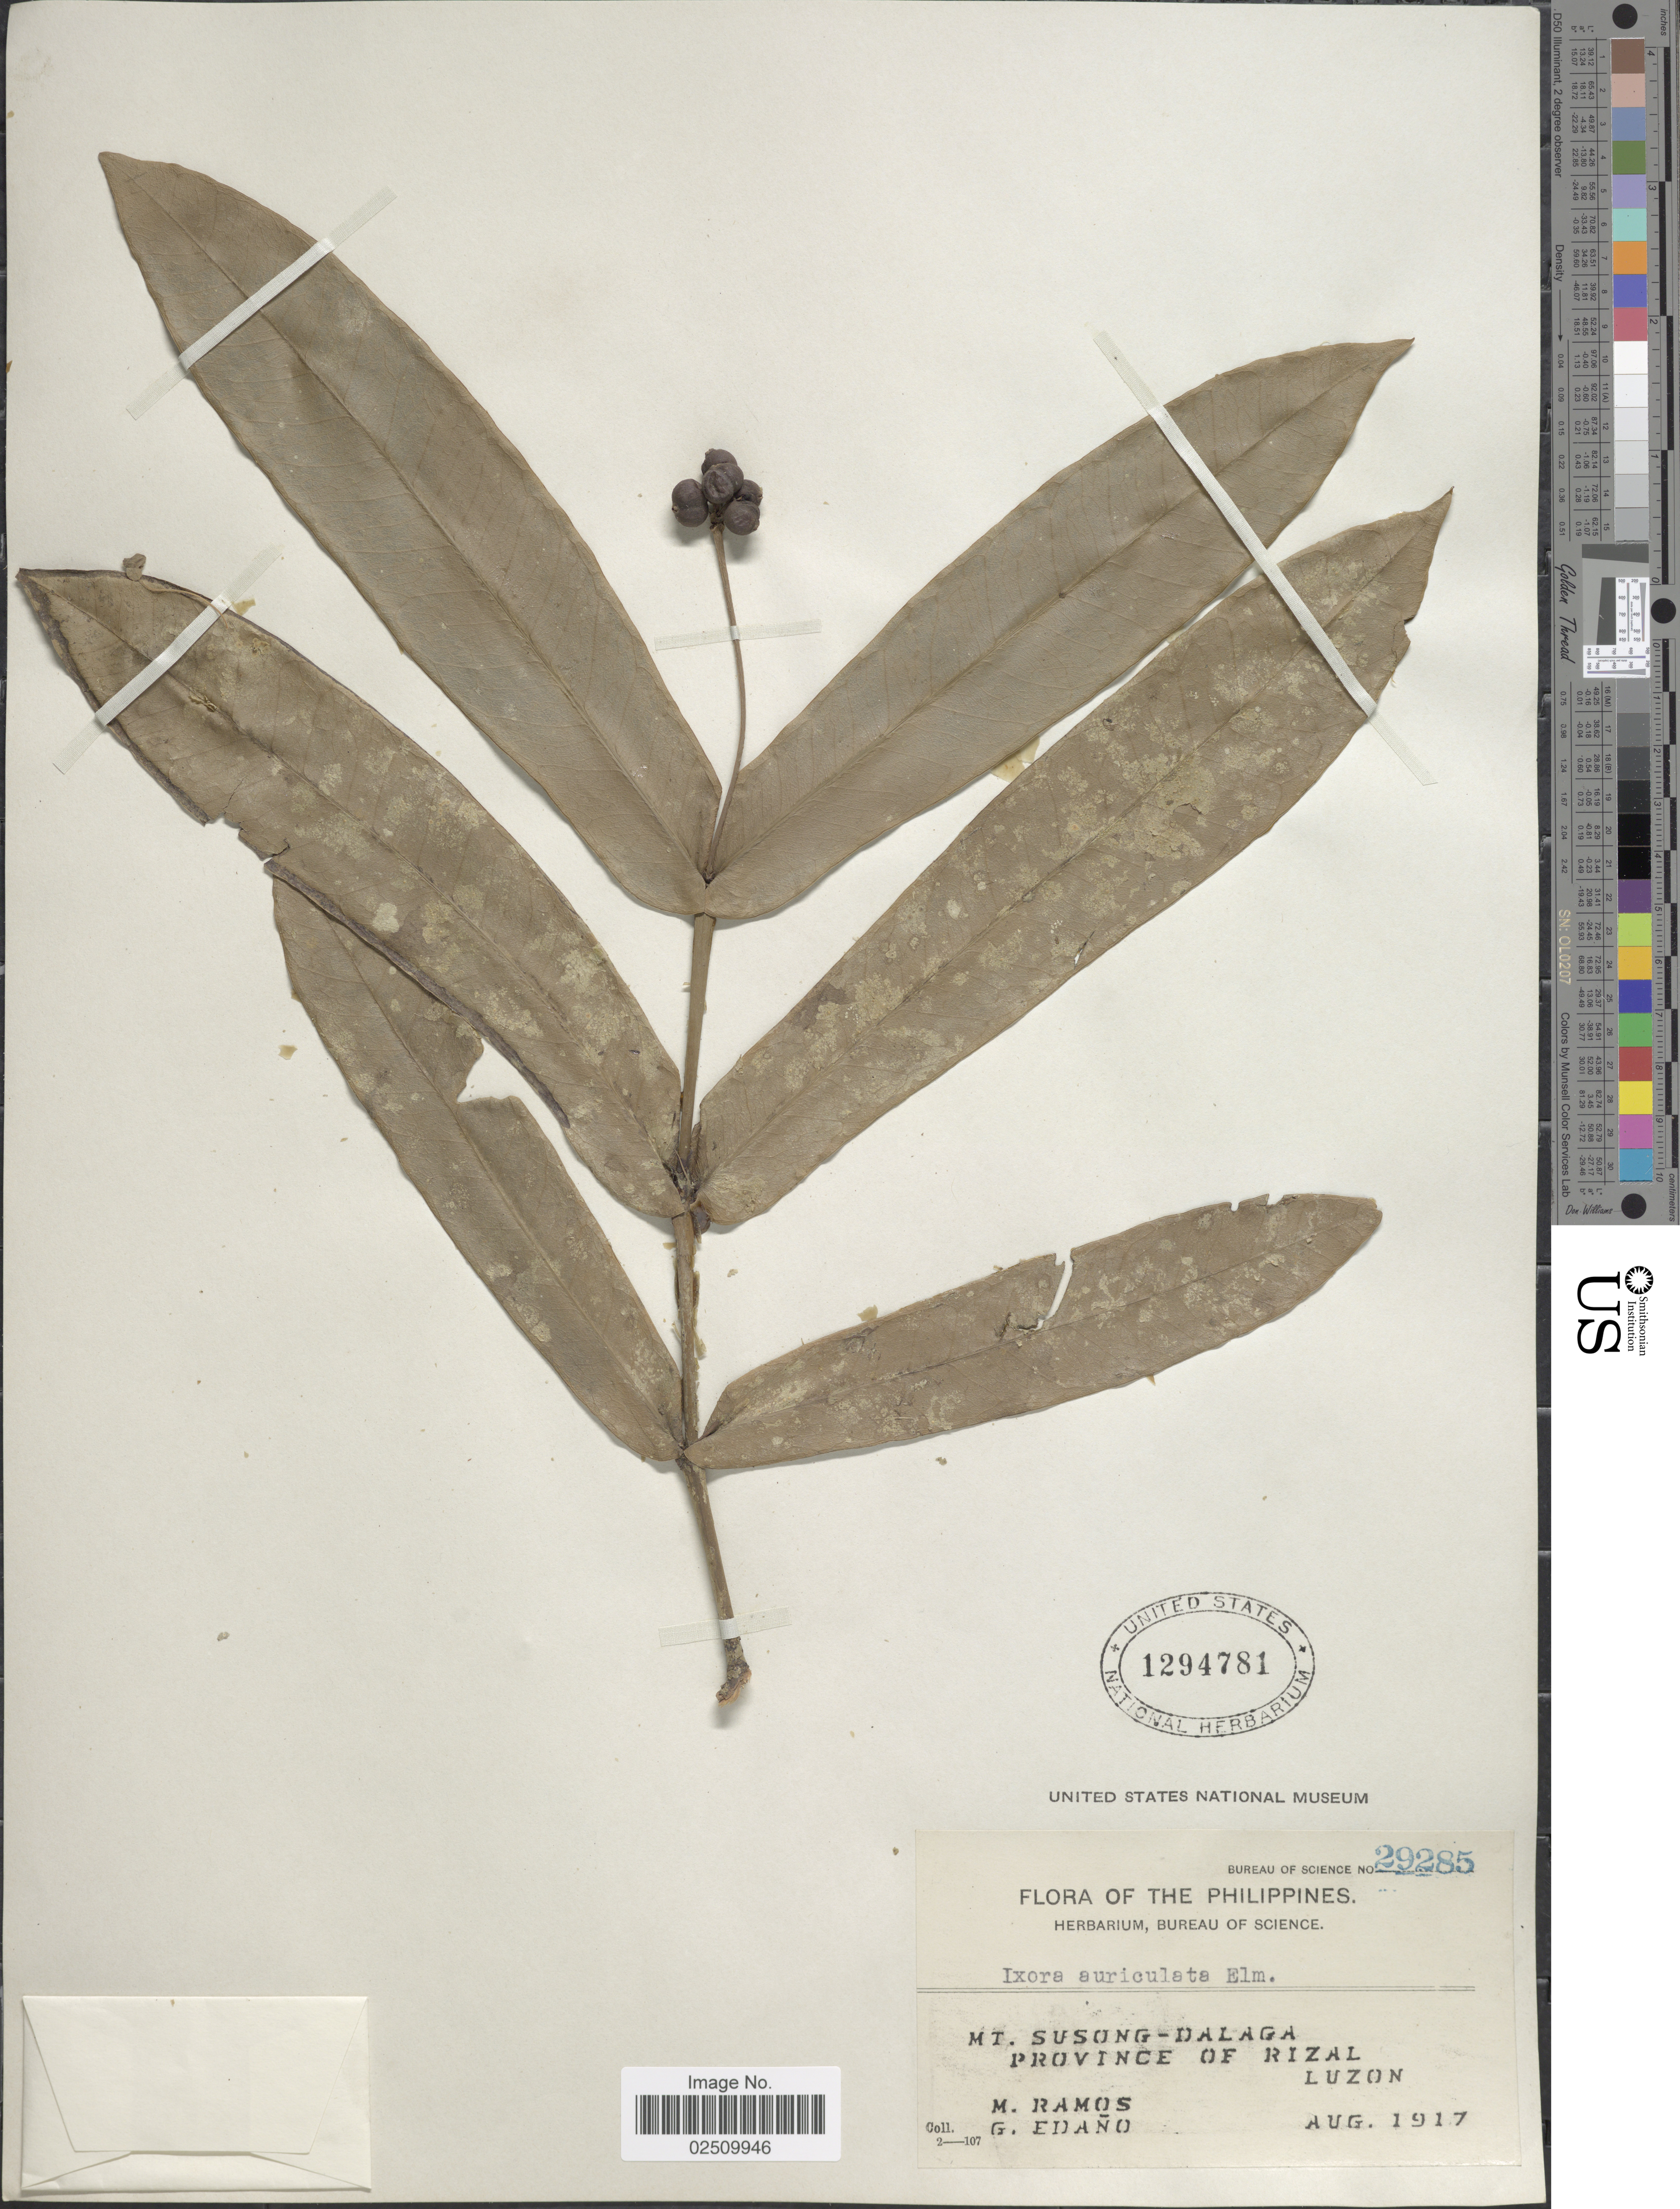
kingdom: Plantae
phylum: Tracheophyta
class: Magnoliopsida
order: Gentianales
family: Rubiaceae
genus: Ixora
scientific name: Ixora auriculata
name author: Elmer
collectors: M. Ramos & G. Edaño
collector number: Bureau of Science 29285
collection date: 1917-08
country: Philippines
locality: Mt. Susong-Dalaga. Province of Rizal. Luzon.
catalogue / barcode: US 1294781